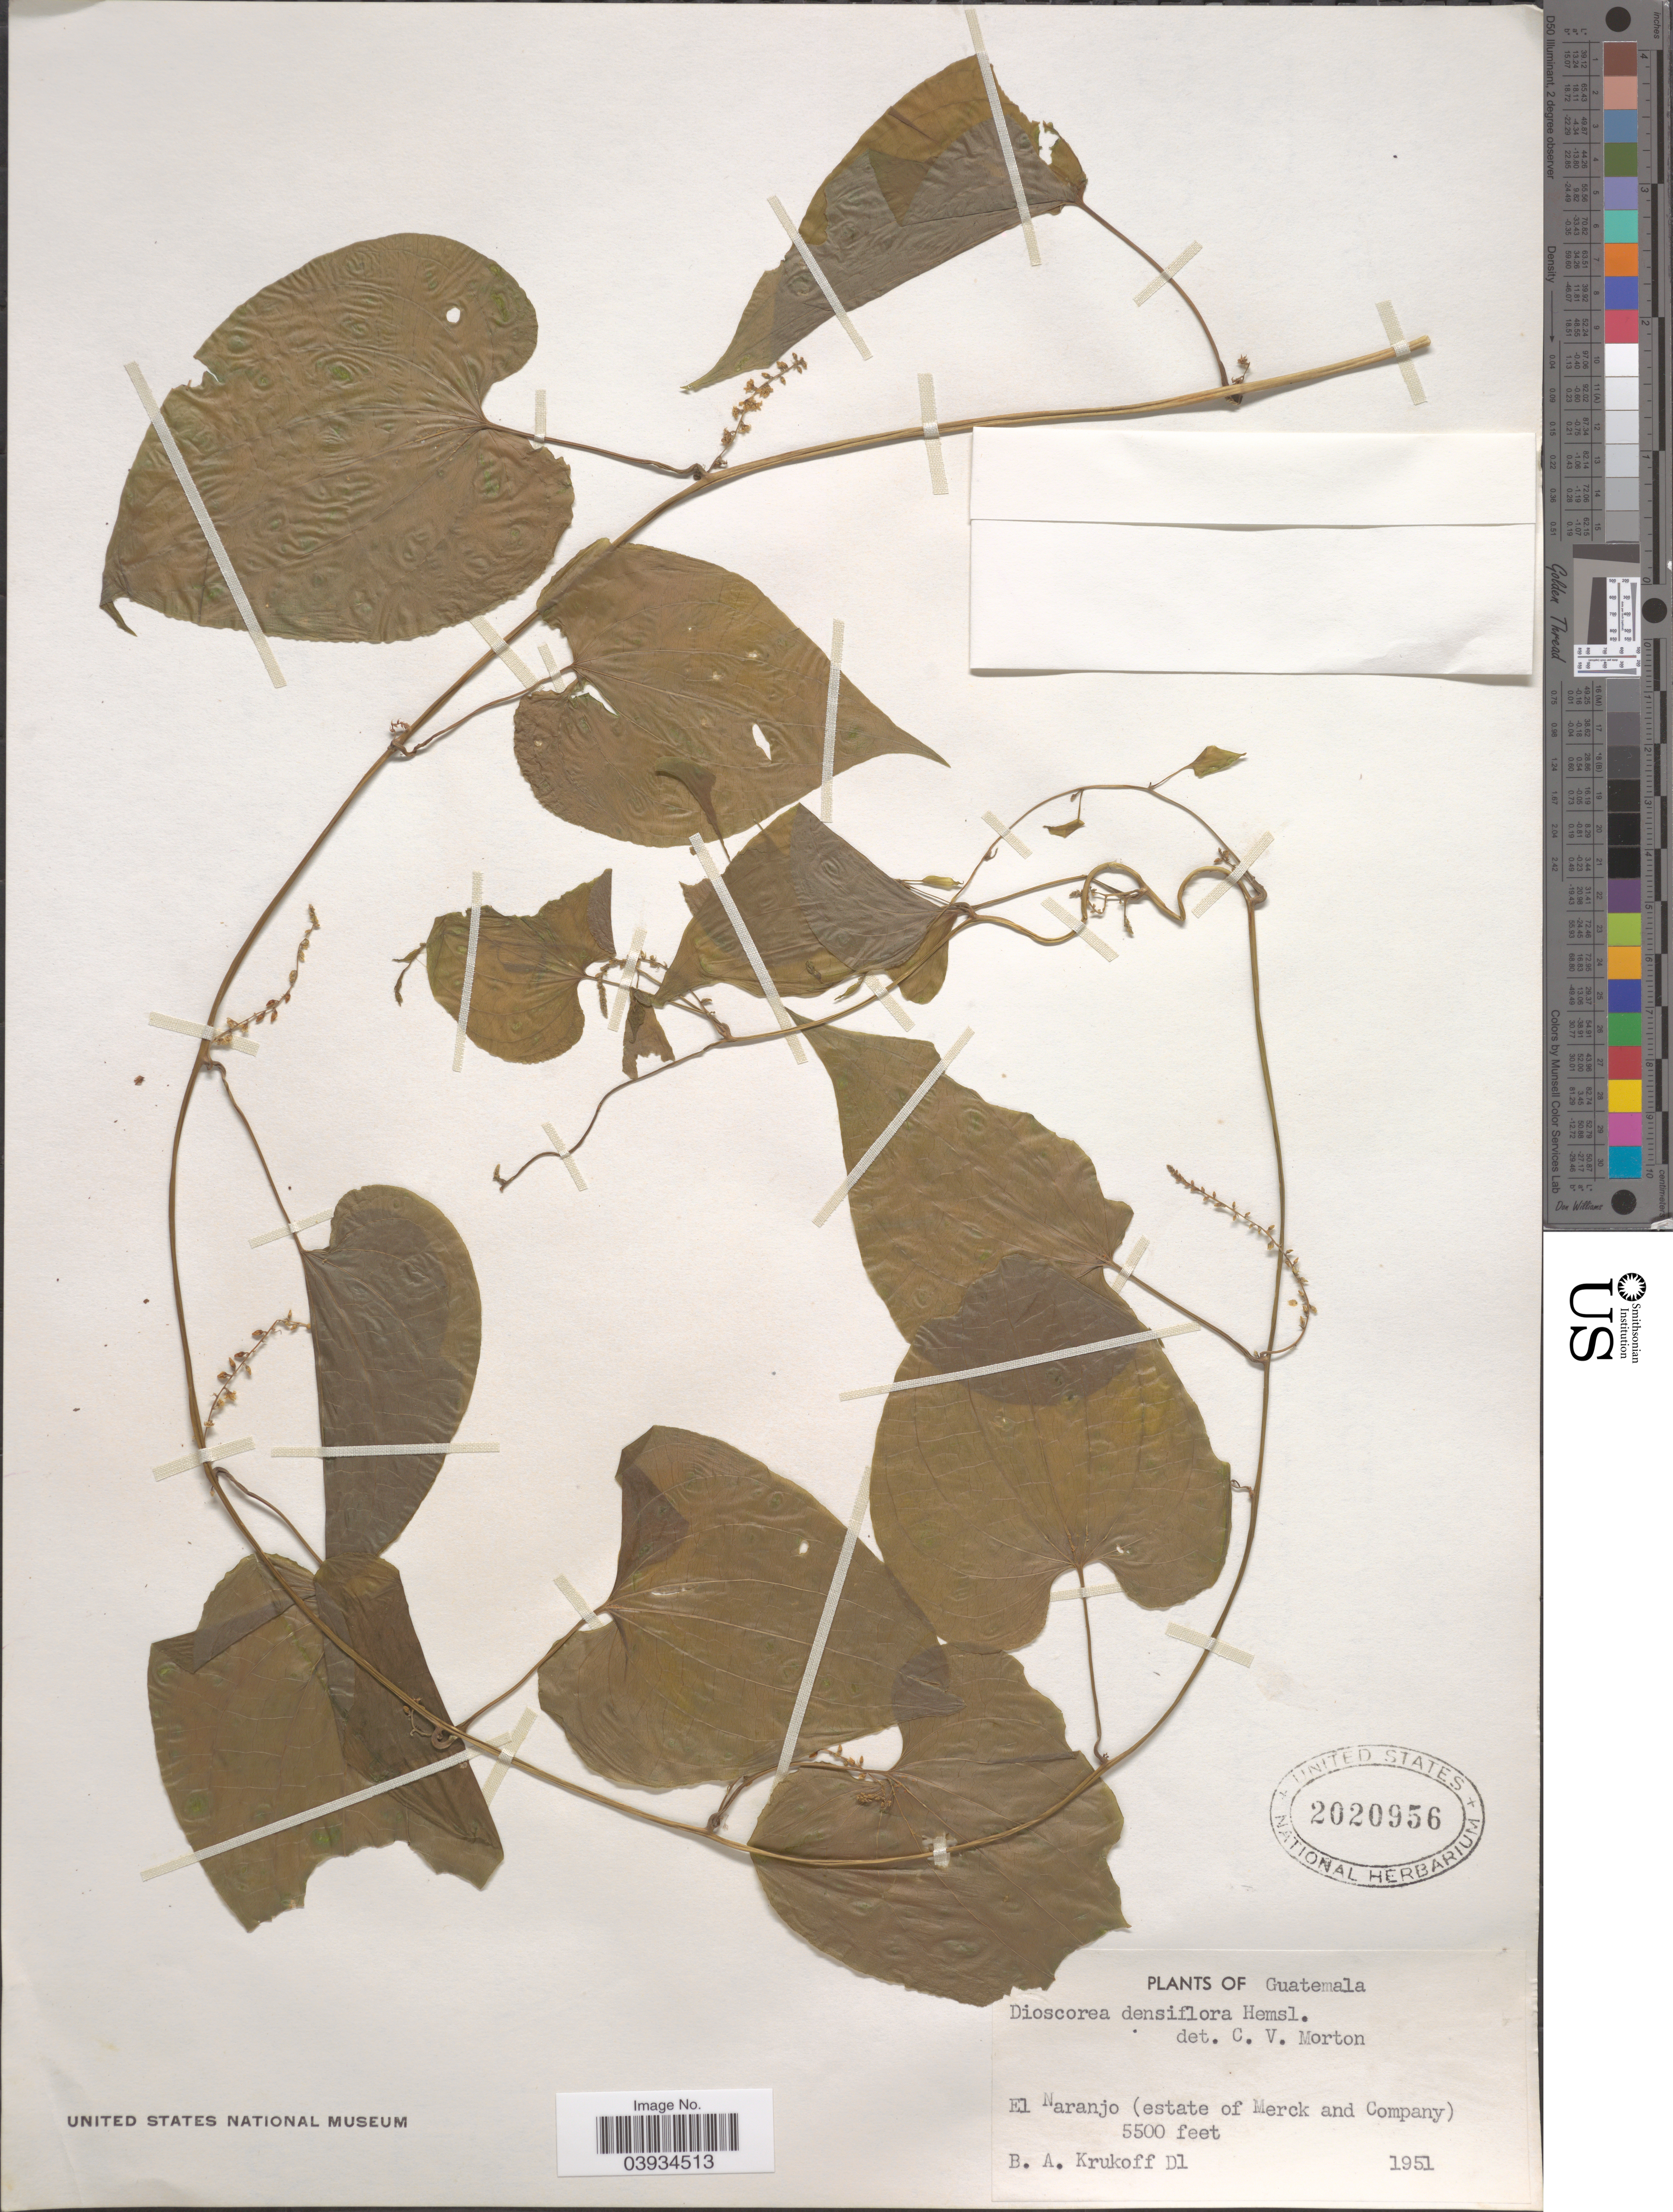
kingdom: Plantae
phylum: Tracheophyta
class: Liliopsida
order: Dioscoreales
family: Dioscoreaceae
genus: Dioscorea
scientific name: Dioscorea densiflora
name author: Hemsl.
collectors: B. A. Krukoff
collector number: D1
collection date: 1951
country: Guatemala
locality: El Naranjo (estate of Merck and Company).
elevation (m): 1676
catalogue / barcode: US 2020956